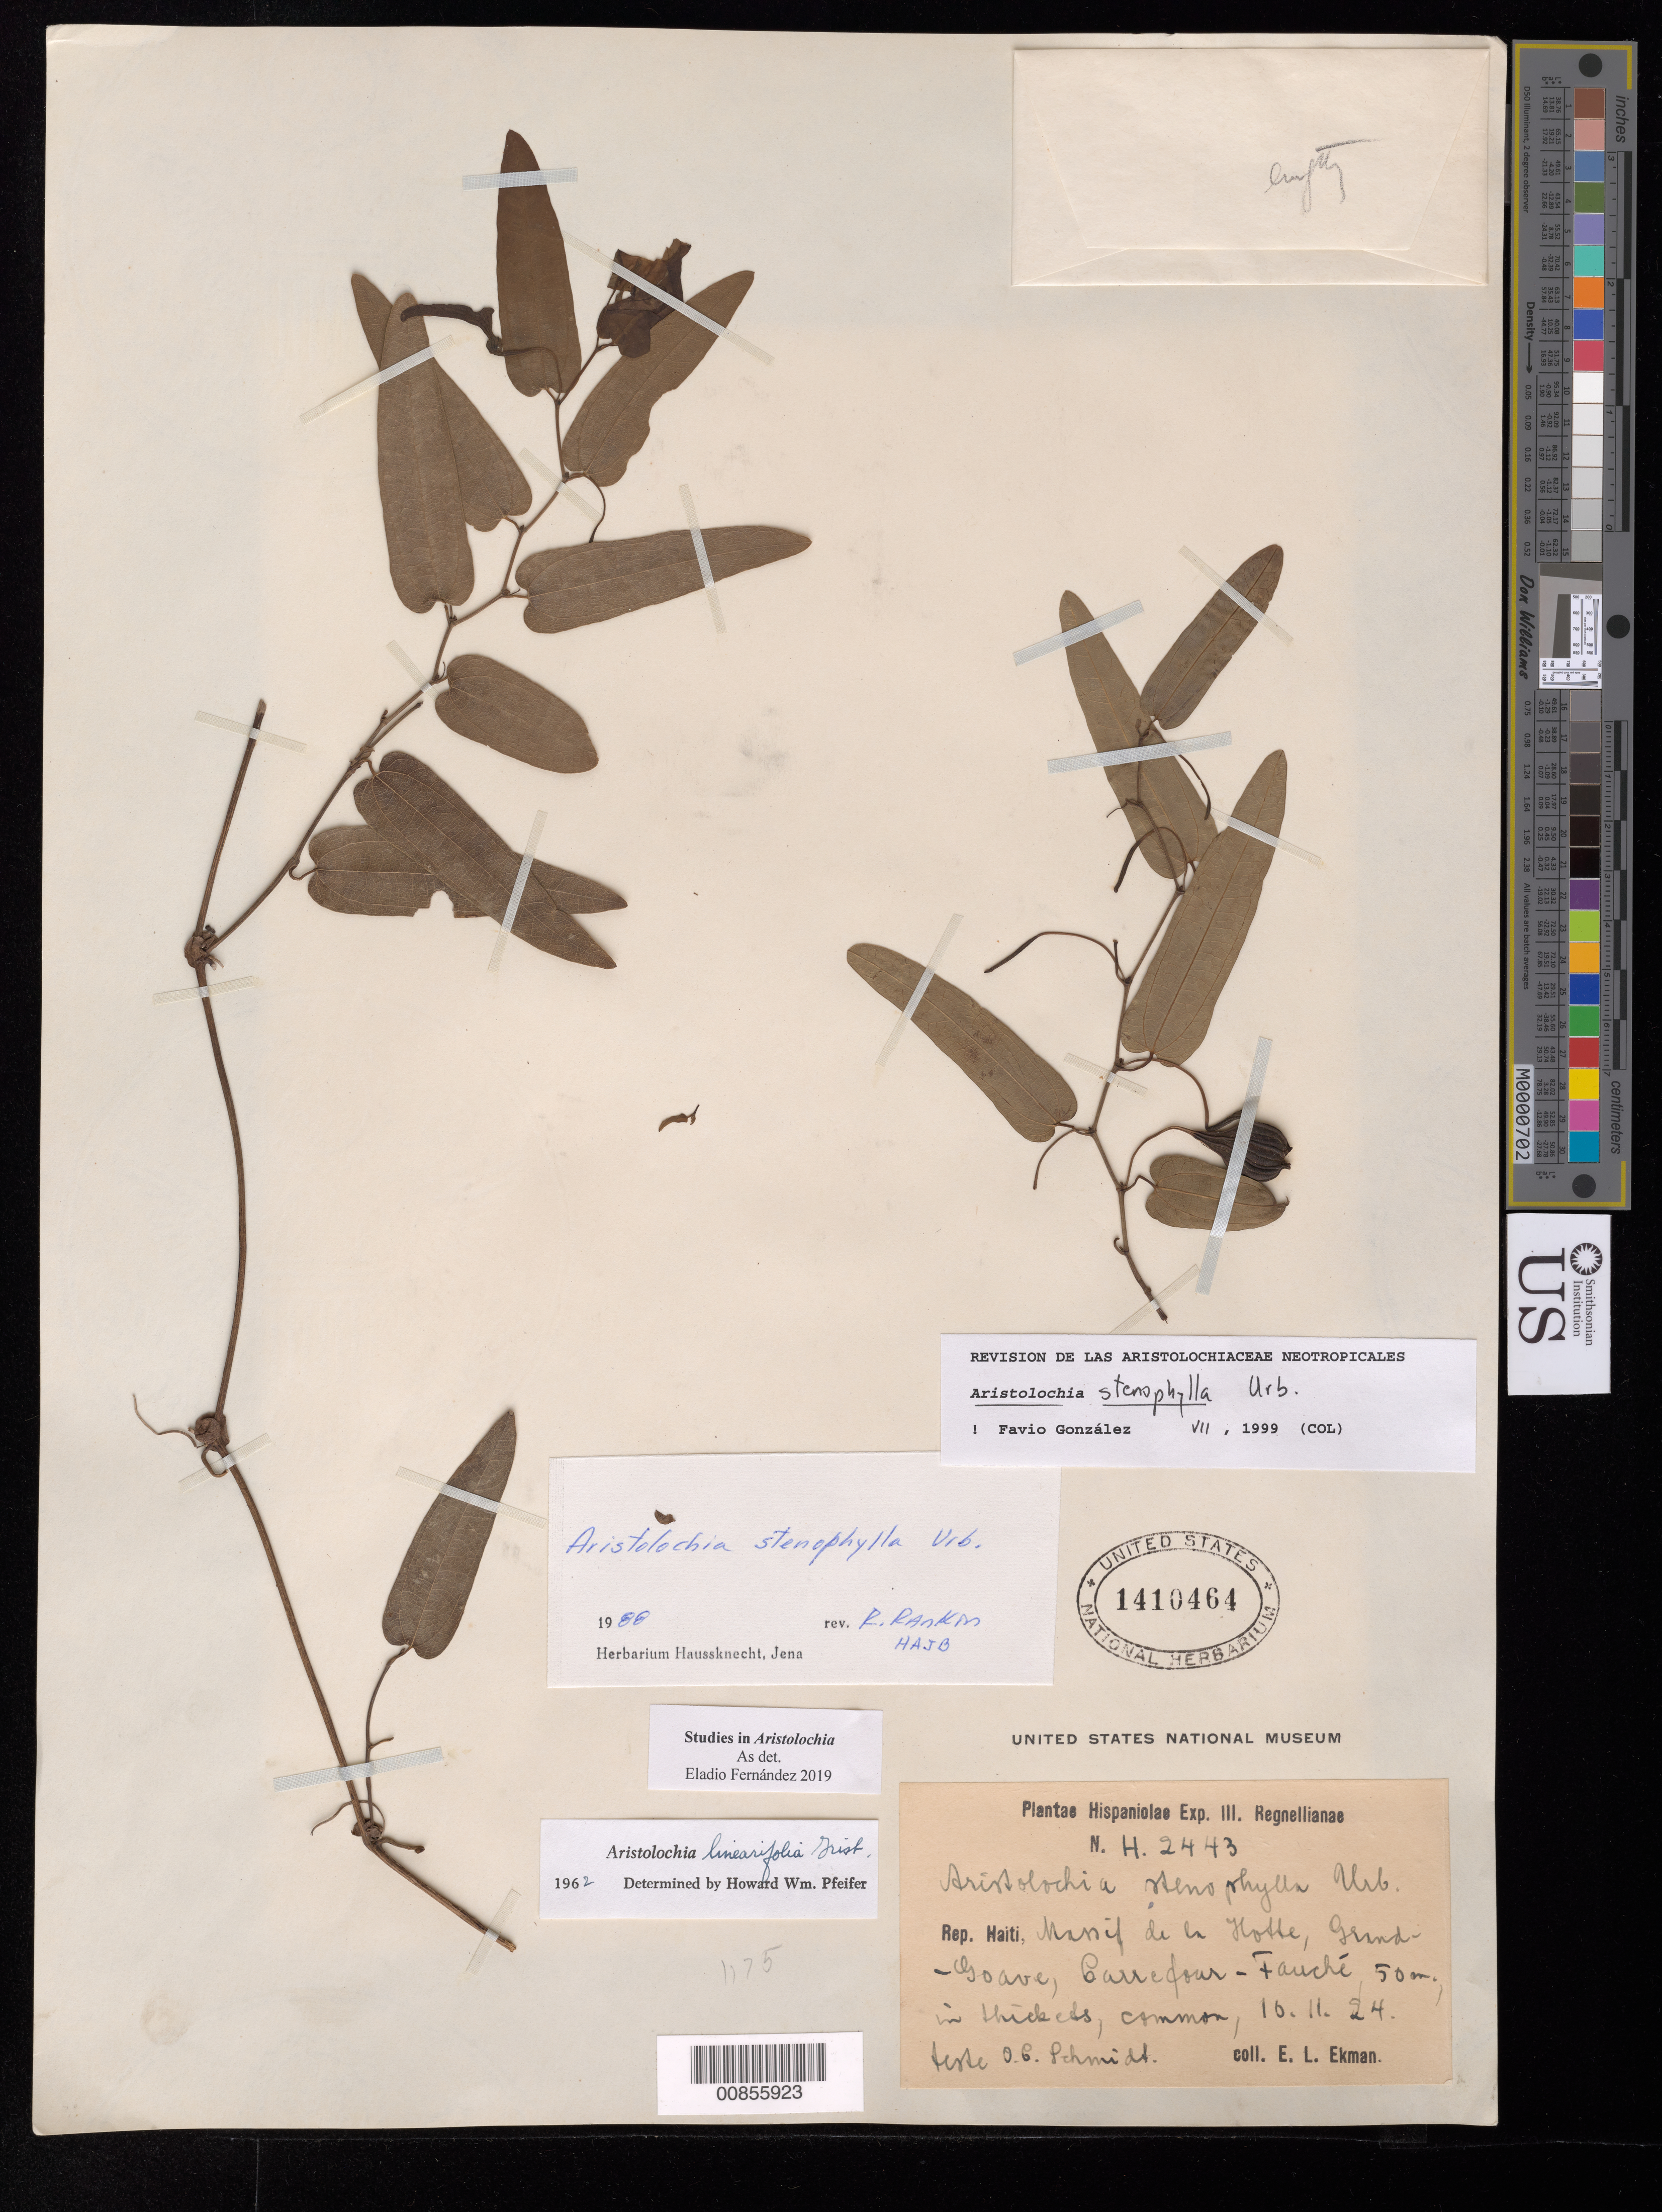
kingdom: Plantae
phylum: Tracheophyta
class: Magnoliopsida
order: Piperales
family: Aristolochiaceae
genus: Aristolochia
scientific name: Aristolochia linearifolia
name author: C. Wright ex Griseb.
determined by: González, F., (COL), Universidad Nacional de Colombia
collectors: E. L. Ekman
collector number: H 2443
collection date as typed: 10 Nov 1924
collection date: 1924-11-10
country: Haiti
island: Hispaniola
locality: Massif de la Hotte, Grand-Goave, Carrefour-Fauché.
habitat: In thickets.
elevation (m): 50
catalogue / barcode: US 1410464